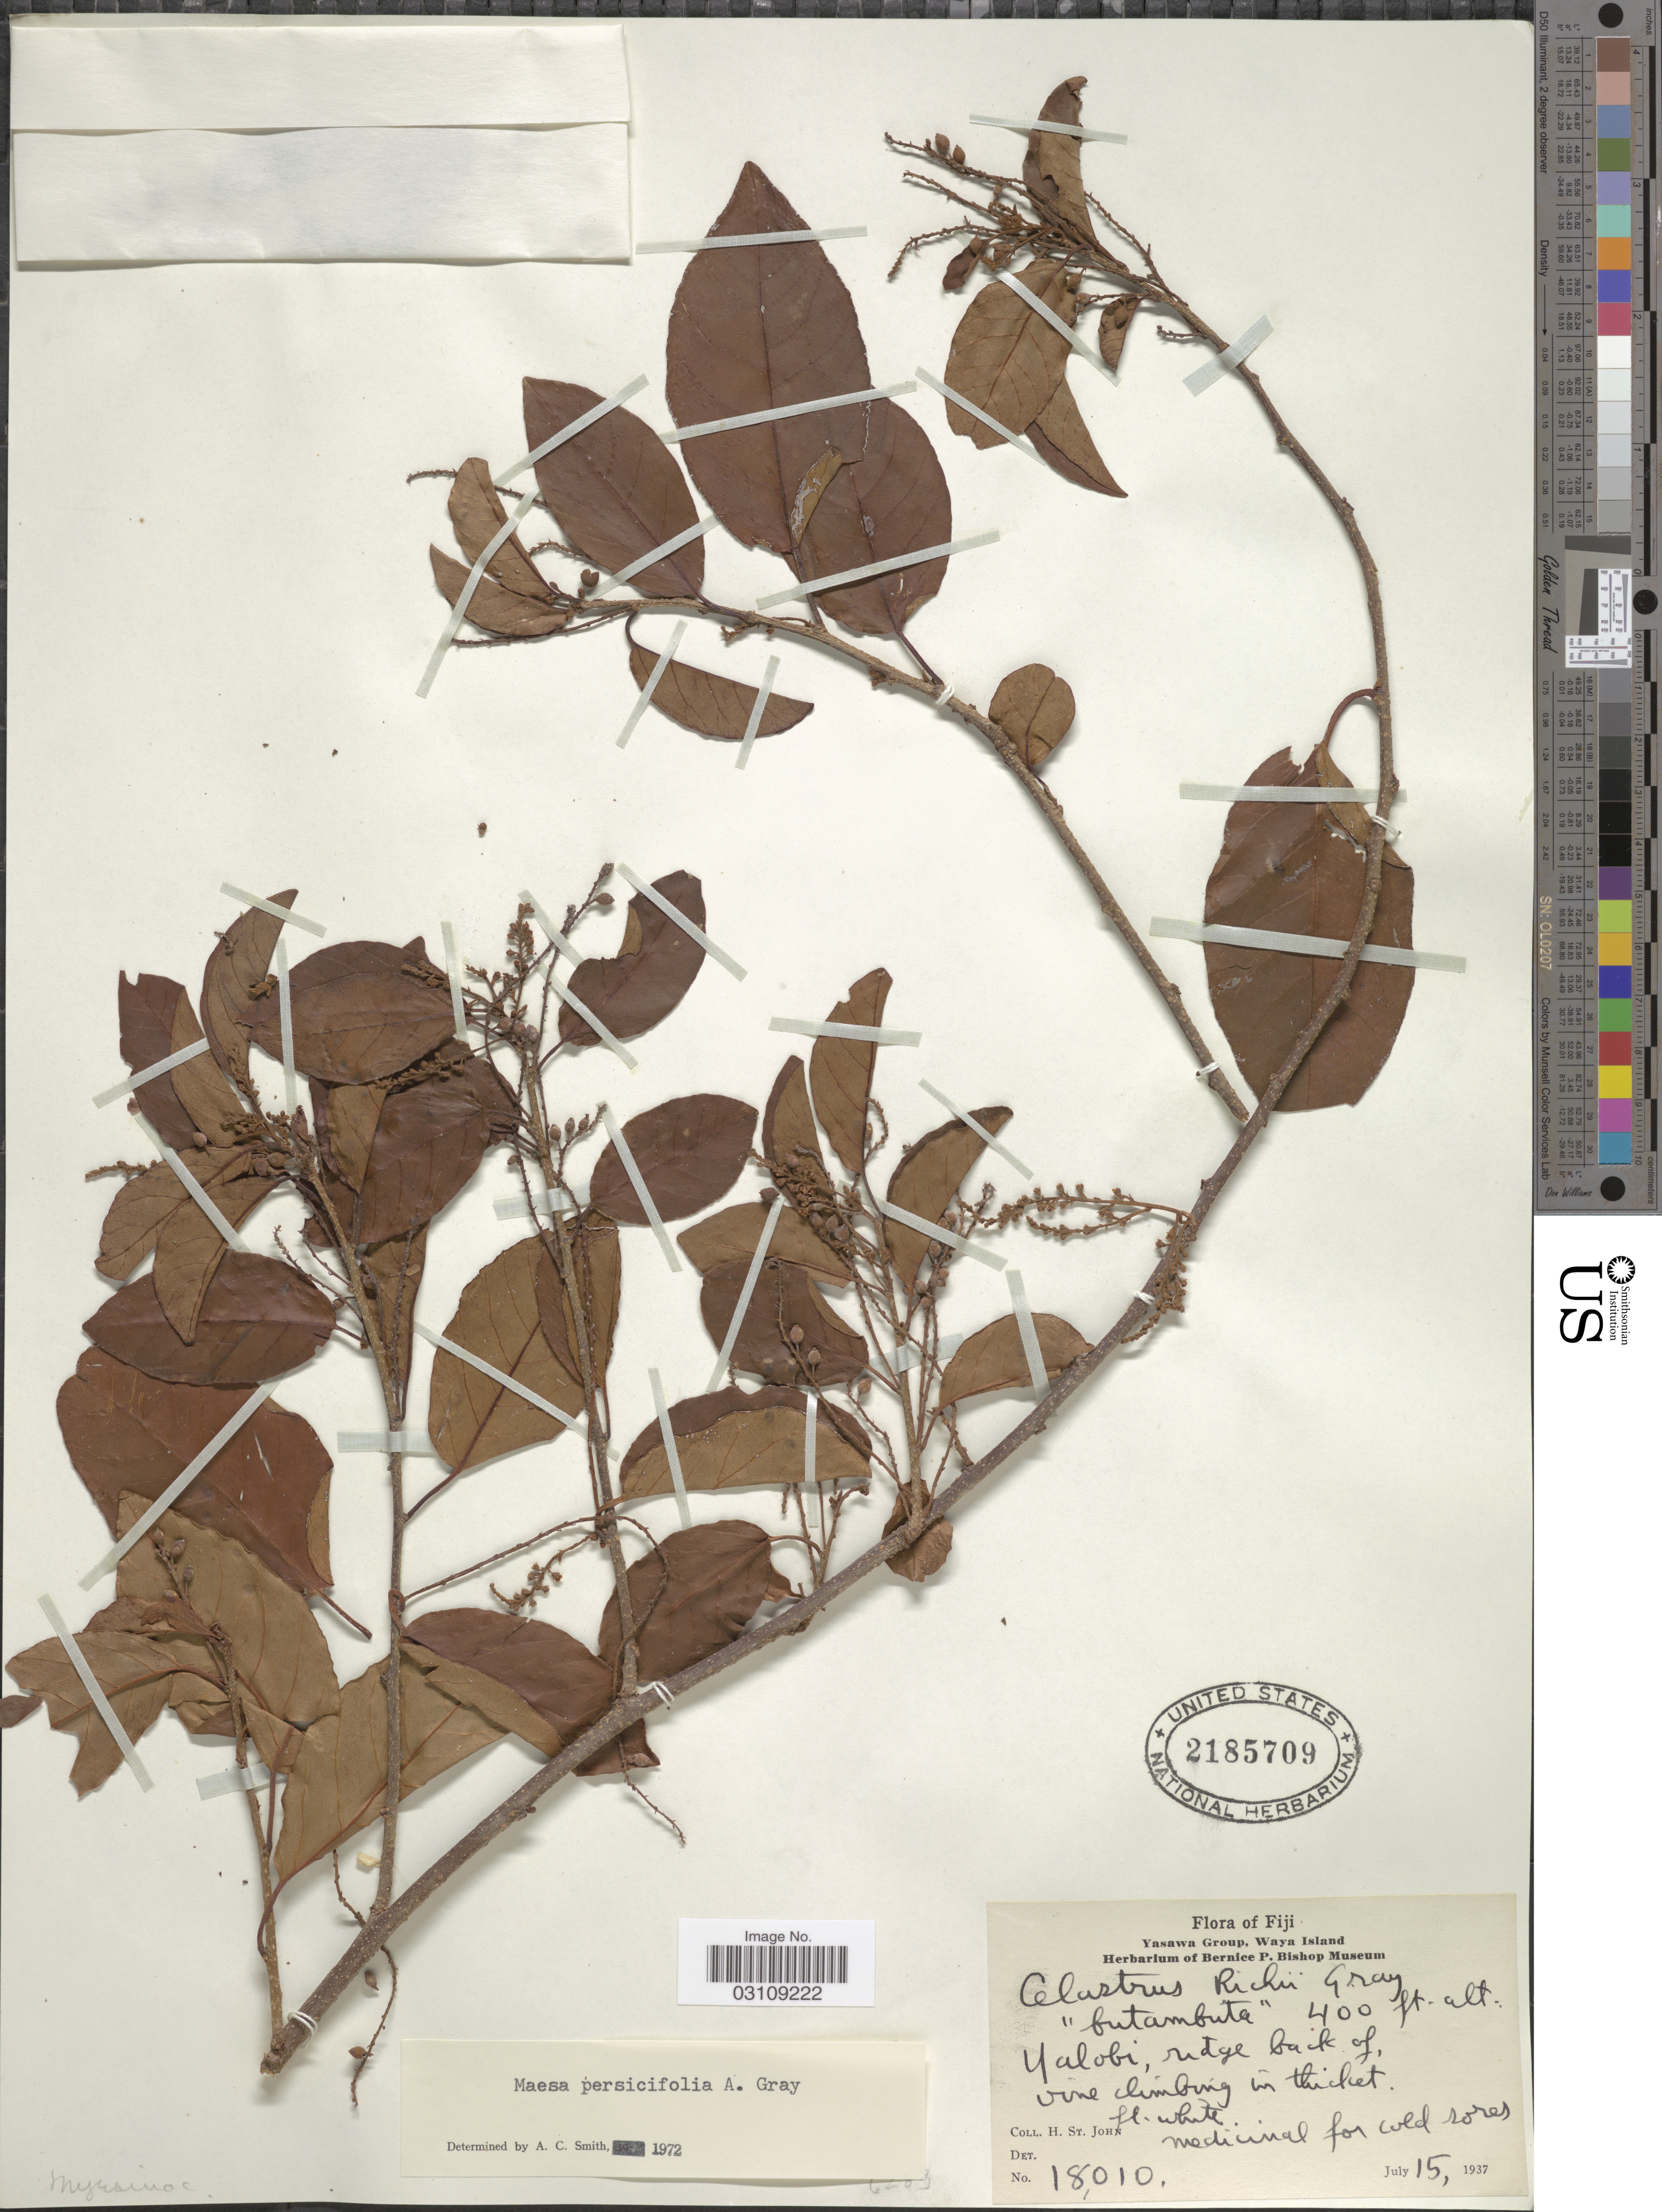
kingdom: Plantae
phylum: Tracheophyta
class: Magnoliopsida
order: Ericales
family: Primulaceae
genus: Maesa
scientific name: Maesa persicaefolia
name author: A. Gray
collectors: H. St. John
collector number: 18010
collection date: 1937-07-15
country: Fiji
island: Waya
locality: Yasawa Group, Waya Island. Yalobi, ridge bank of vine climbing in thicket.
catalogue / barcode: US 2185709